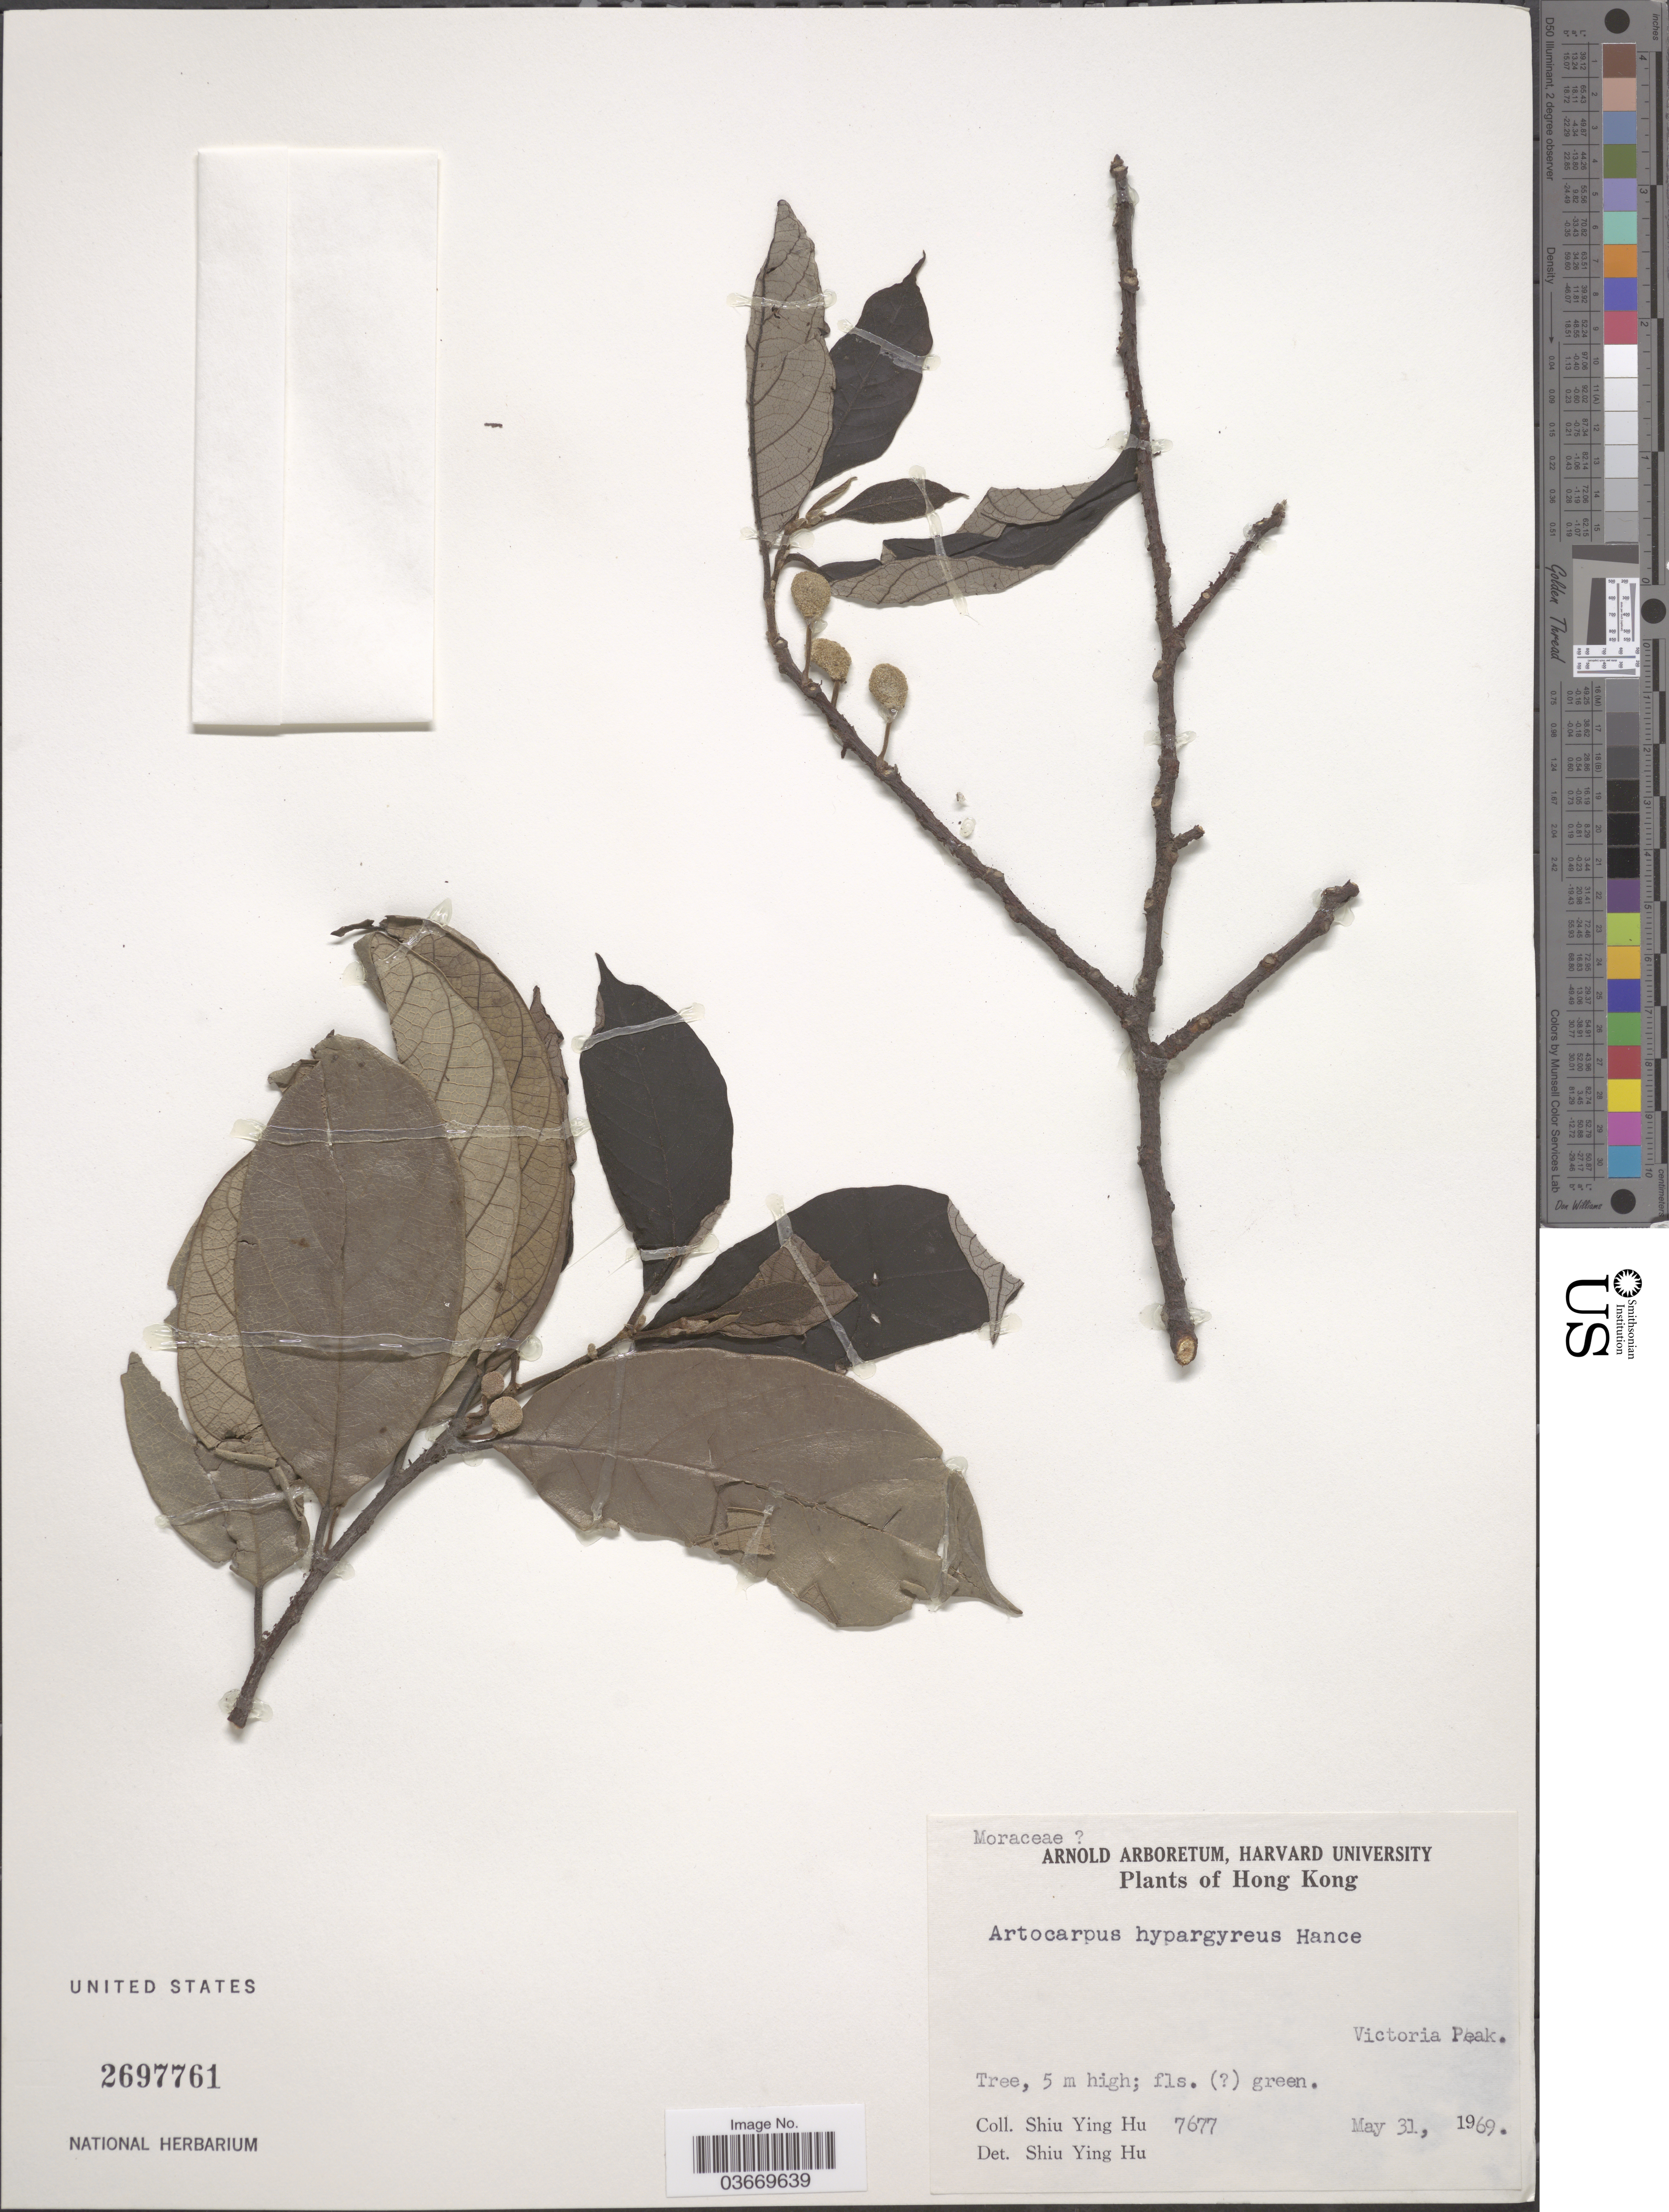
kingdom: Plantae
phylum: Tracheophyta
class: Magnoliopsida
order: Rosales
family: Moraceae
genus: Artocarpus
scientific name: Artocarpus hypargyreus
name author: Hance ex Benth.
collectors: S. Y. Hu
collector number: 7677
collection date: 1969-05-31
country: China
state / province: Hong Kong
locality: Victoria Peak.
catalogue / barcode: US 2697761